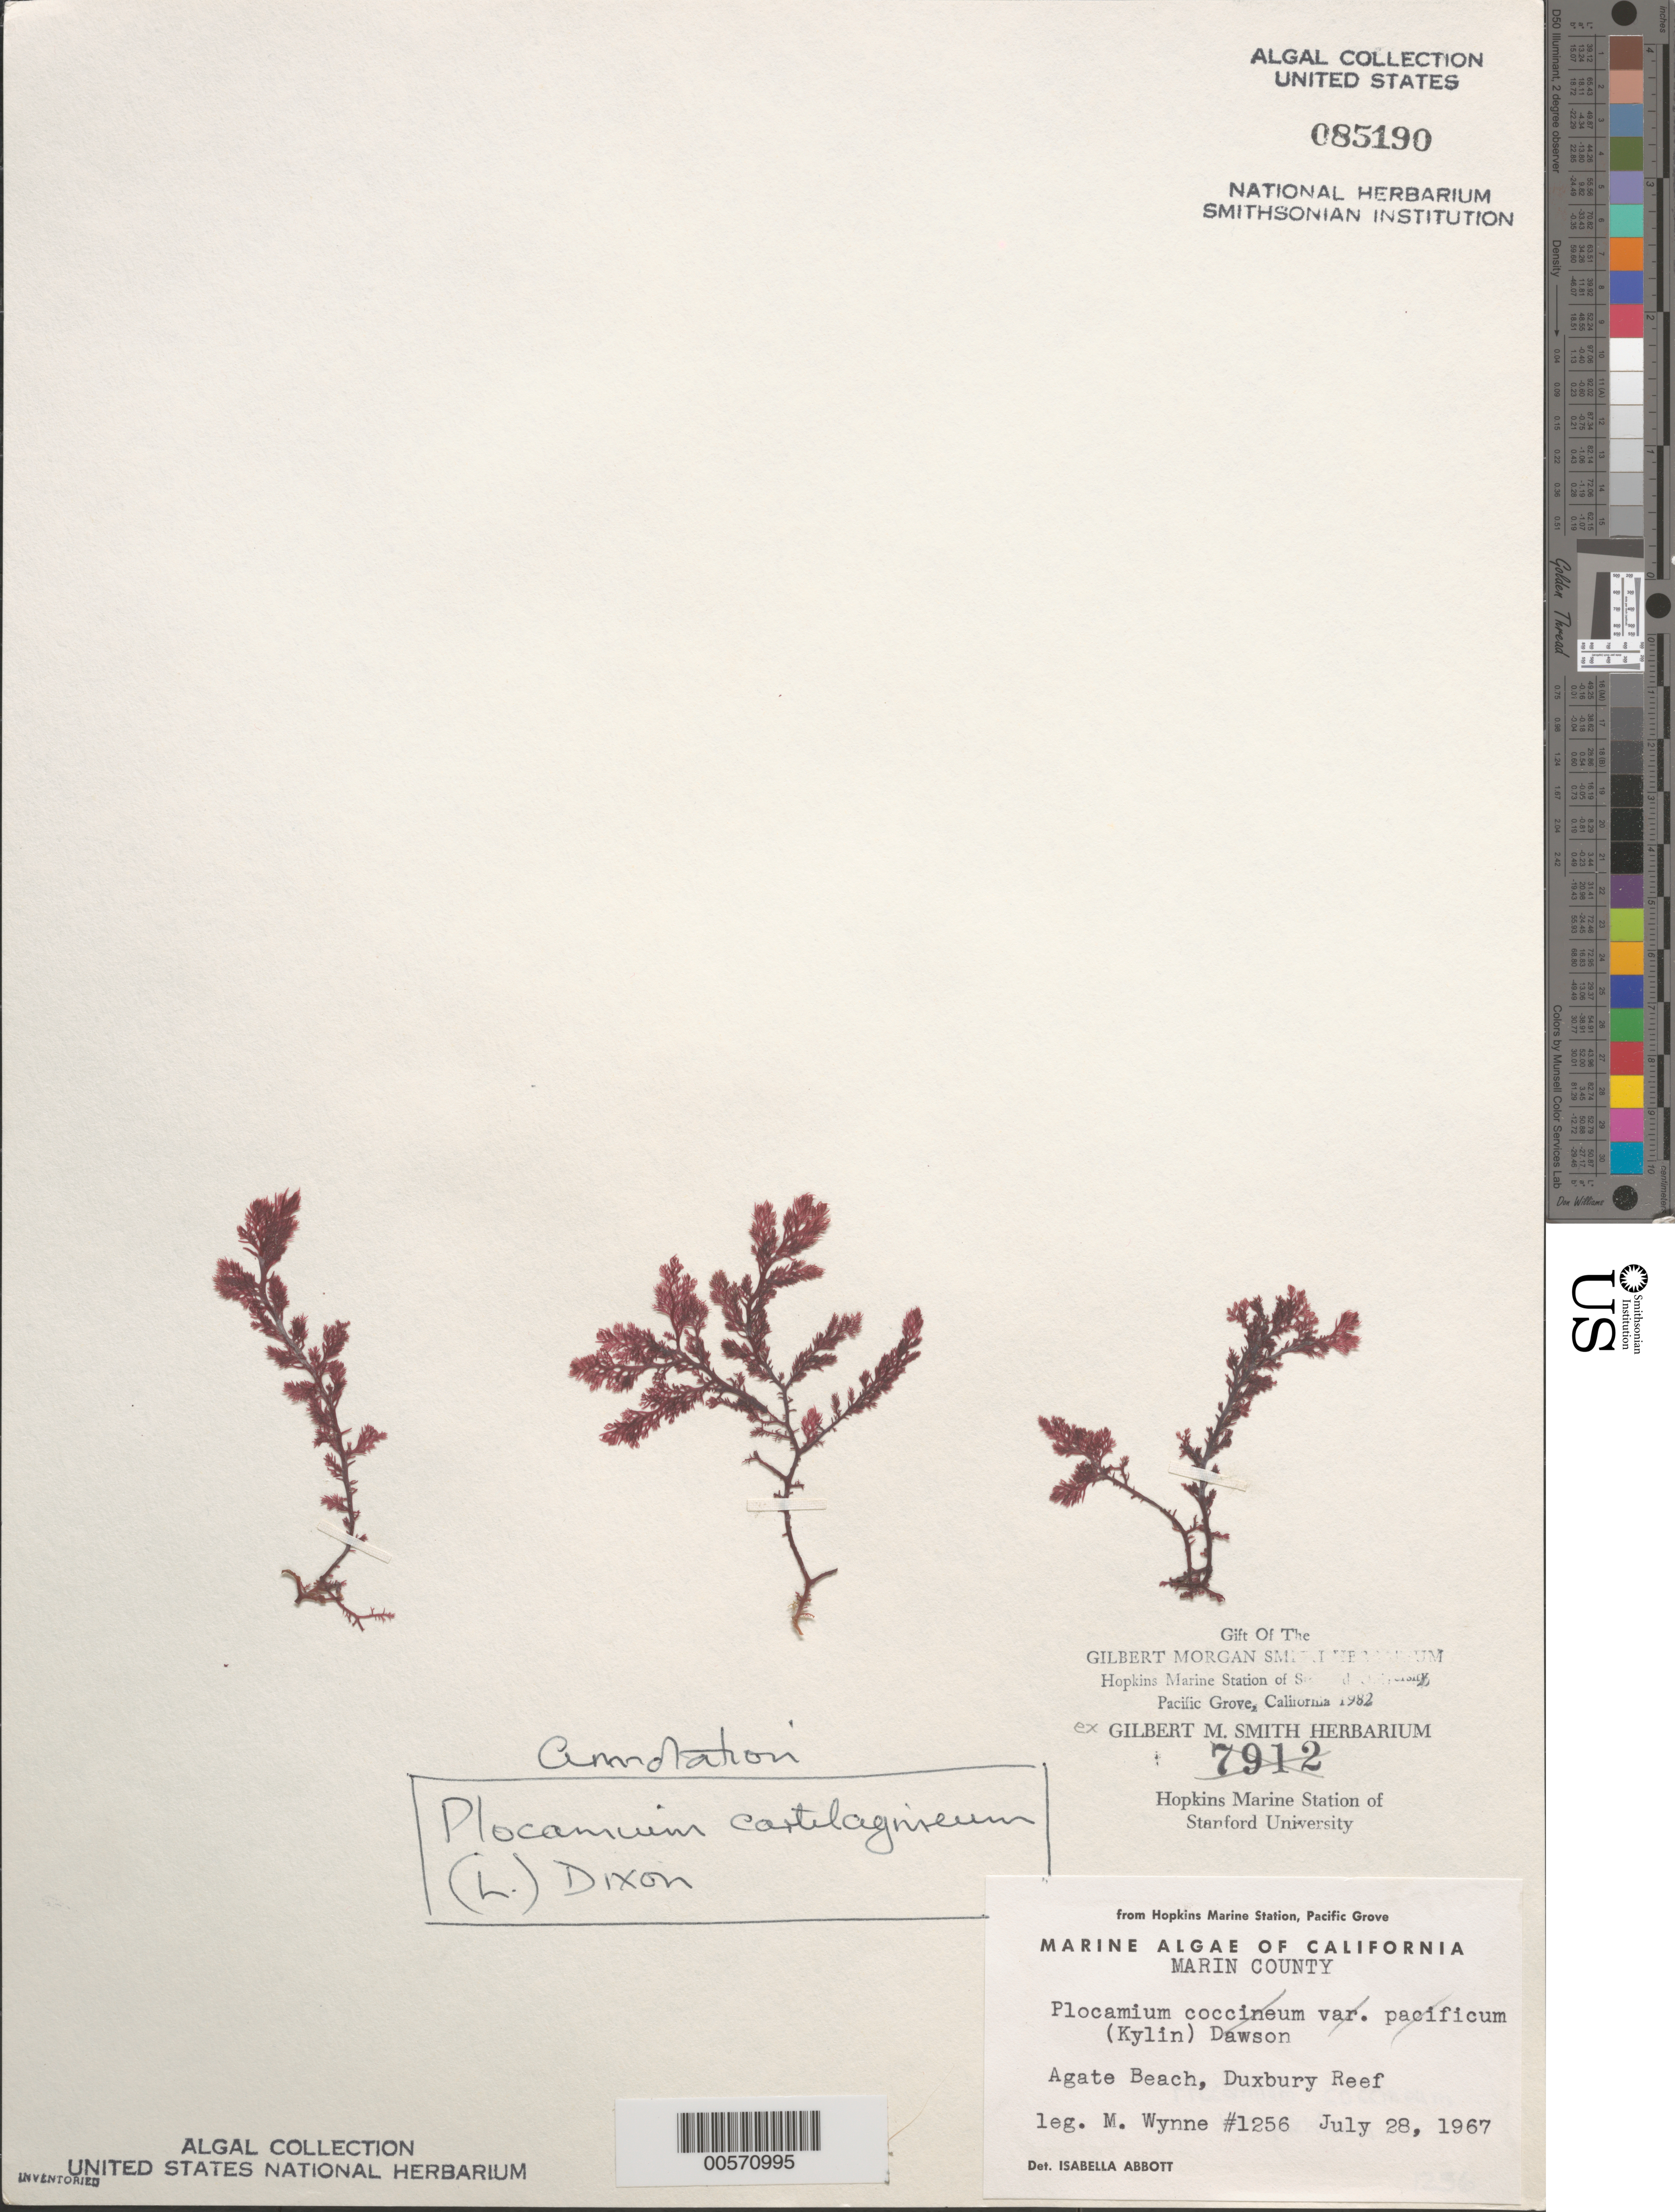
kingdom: Plantae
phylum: Rhodophyta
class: Florideophyceae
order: Plocamiales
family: Plocamiaceae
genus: Plocamium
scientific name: Plocamium cartilagineum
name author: (L.) P.S. Dixon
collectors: M.J. Wynne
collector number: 1256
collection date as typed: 28 Jul 1967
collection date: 1967-07-28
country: United States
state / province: California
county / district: Marin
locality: Agate Beach, Duxbury Reef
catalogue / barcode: US 85190